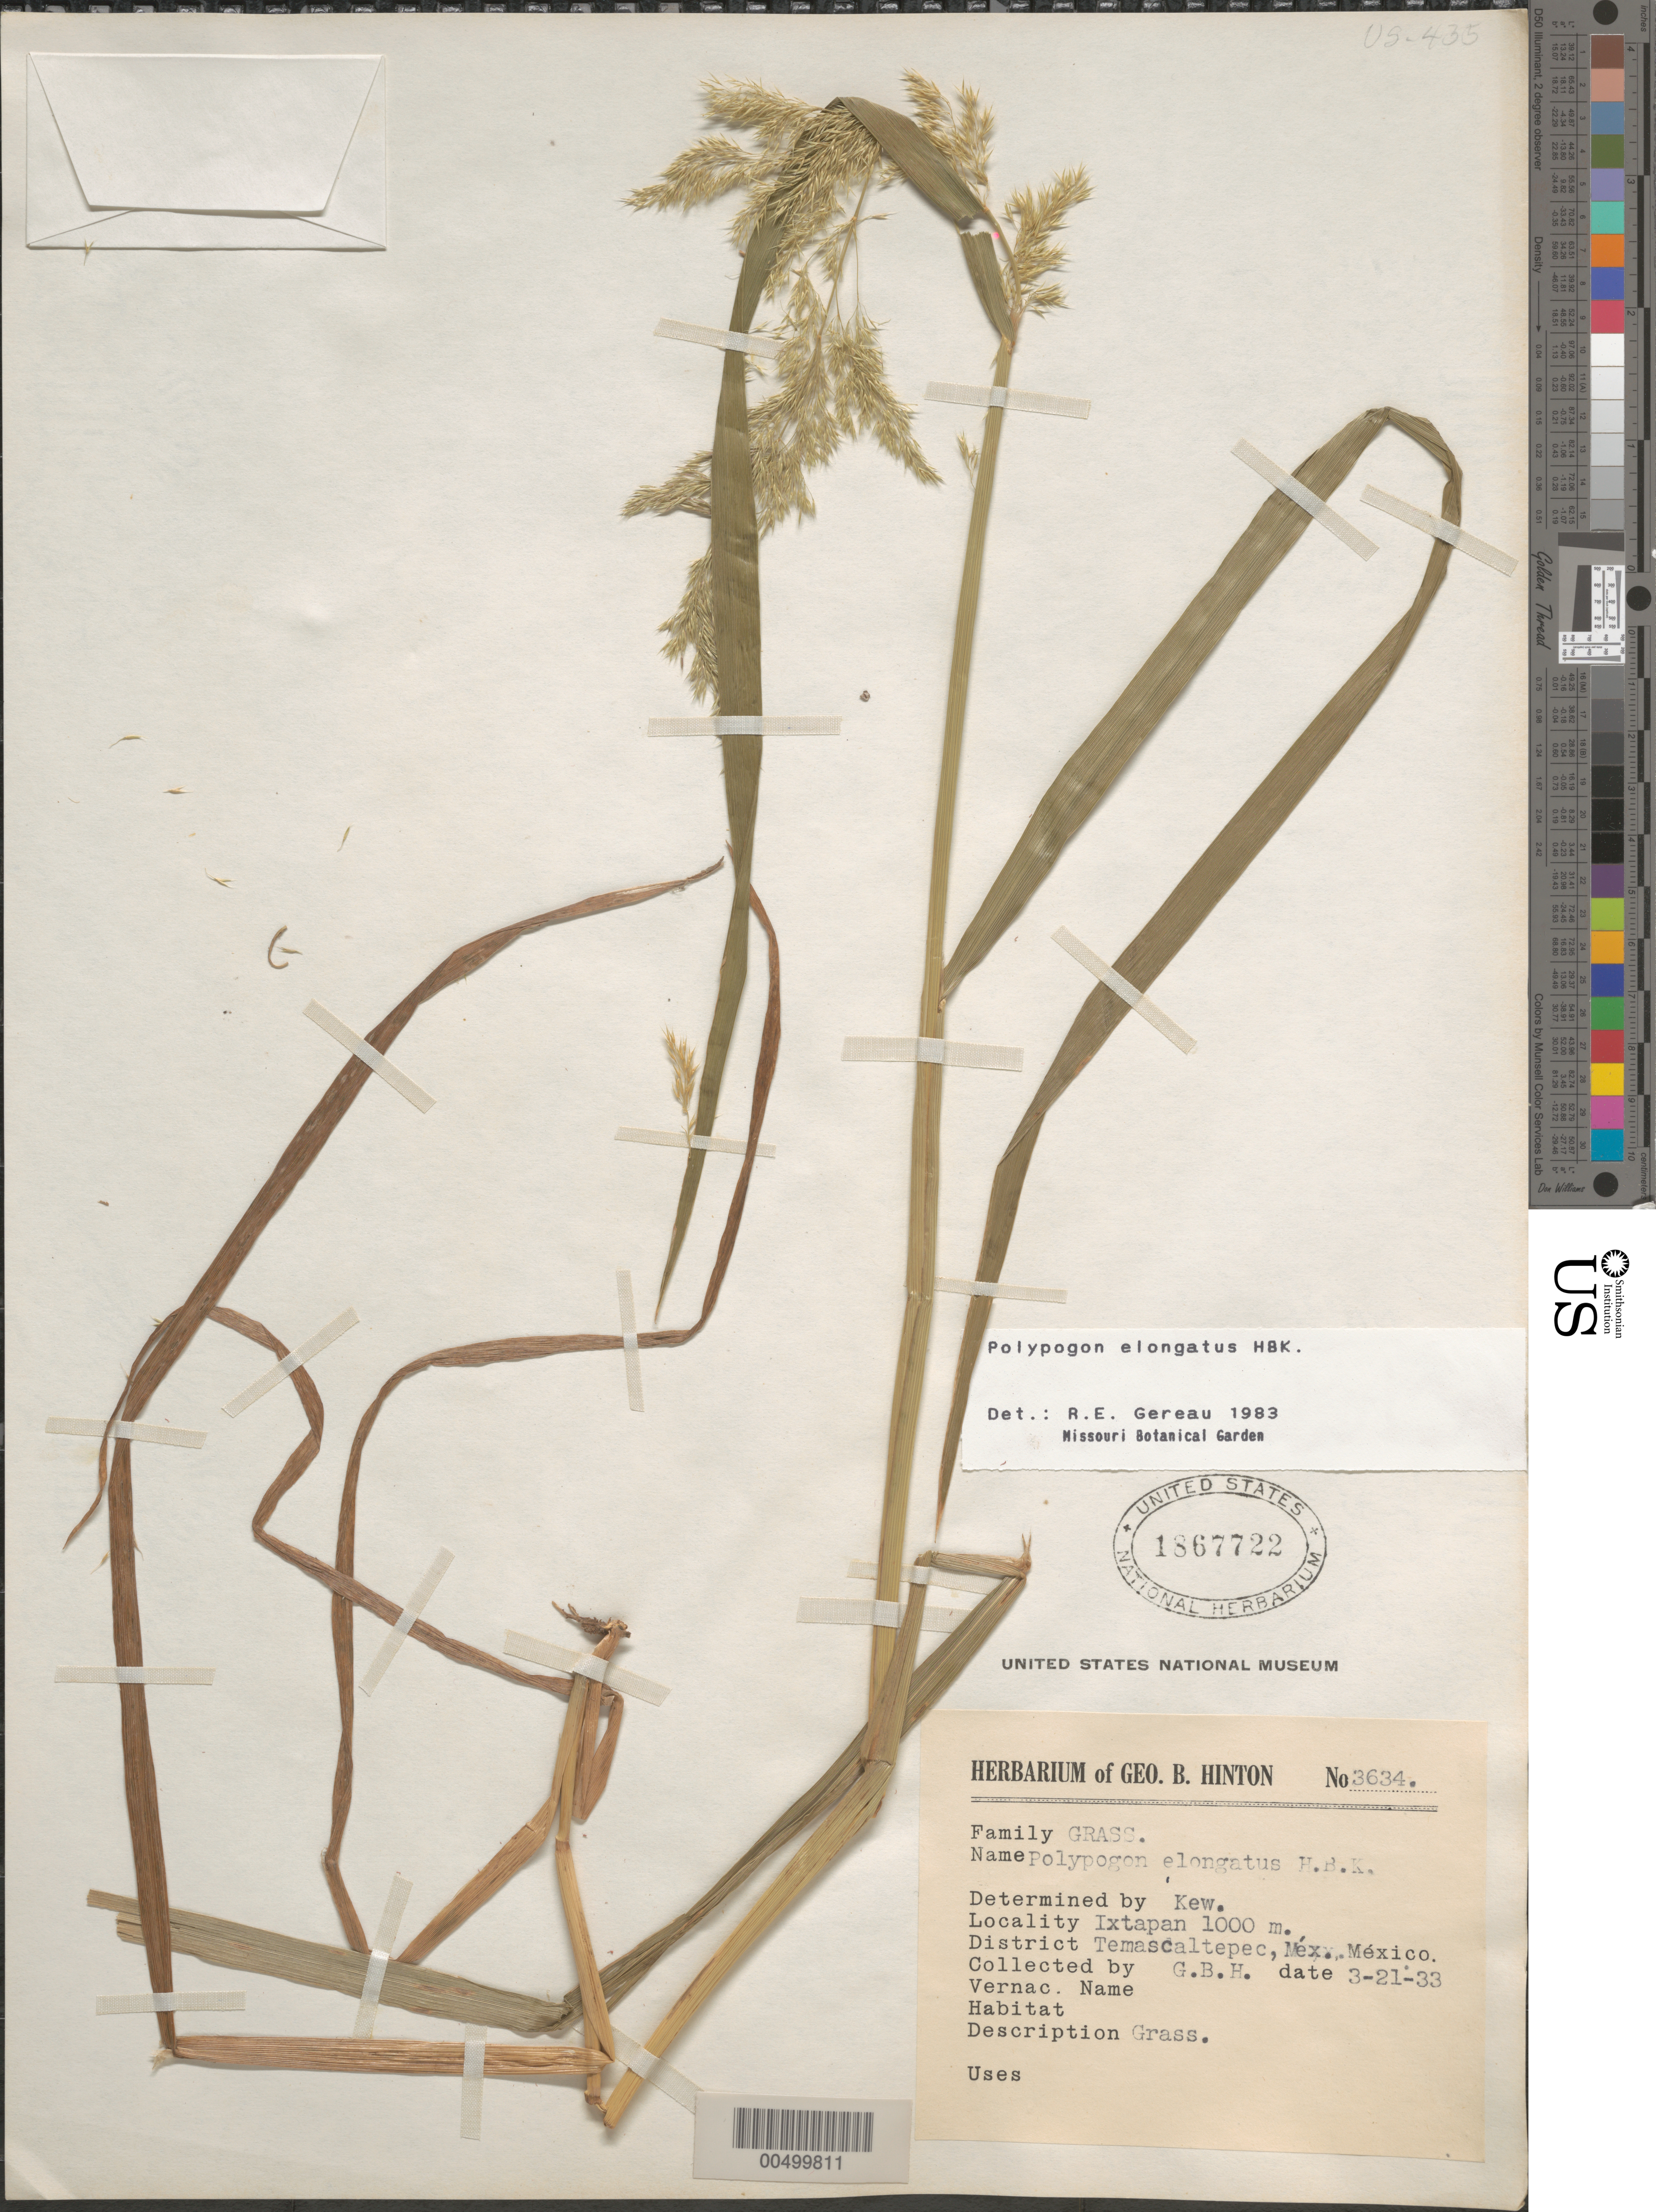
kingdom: Plantae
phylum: Tracheophyta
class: Liliopsida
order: Poales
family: Poaceae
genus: Chaetotropis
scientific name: Chaetotropis elongata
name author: (Kunth) Björkman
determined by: Poaceae Reorganization Project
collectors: G. B. Hinton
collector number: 3634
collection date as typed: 21 Mar 1933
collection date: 1933-03-21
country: Mexico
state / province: México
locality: Temascaltepec Dist, Ixtapan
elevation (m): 1000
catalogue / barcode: US 1867722